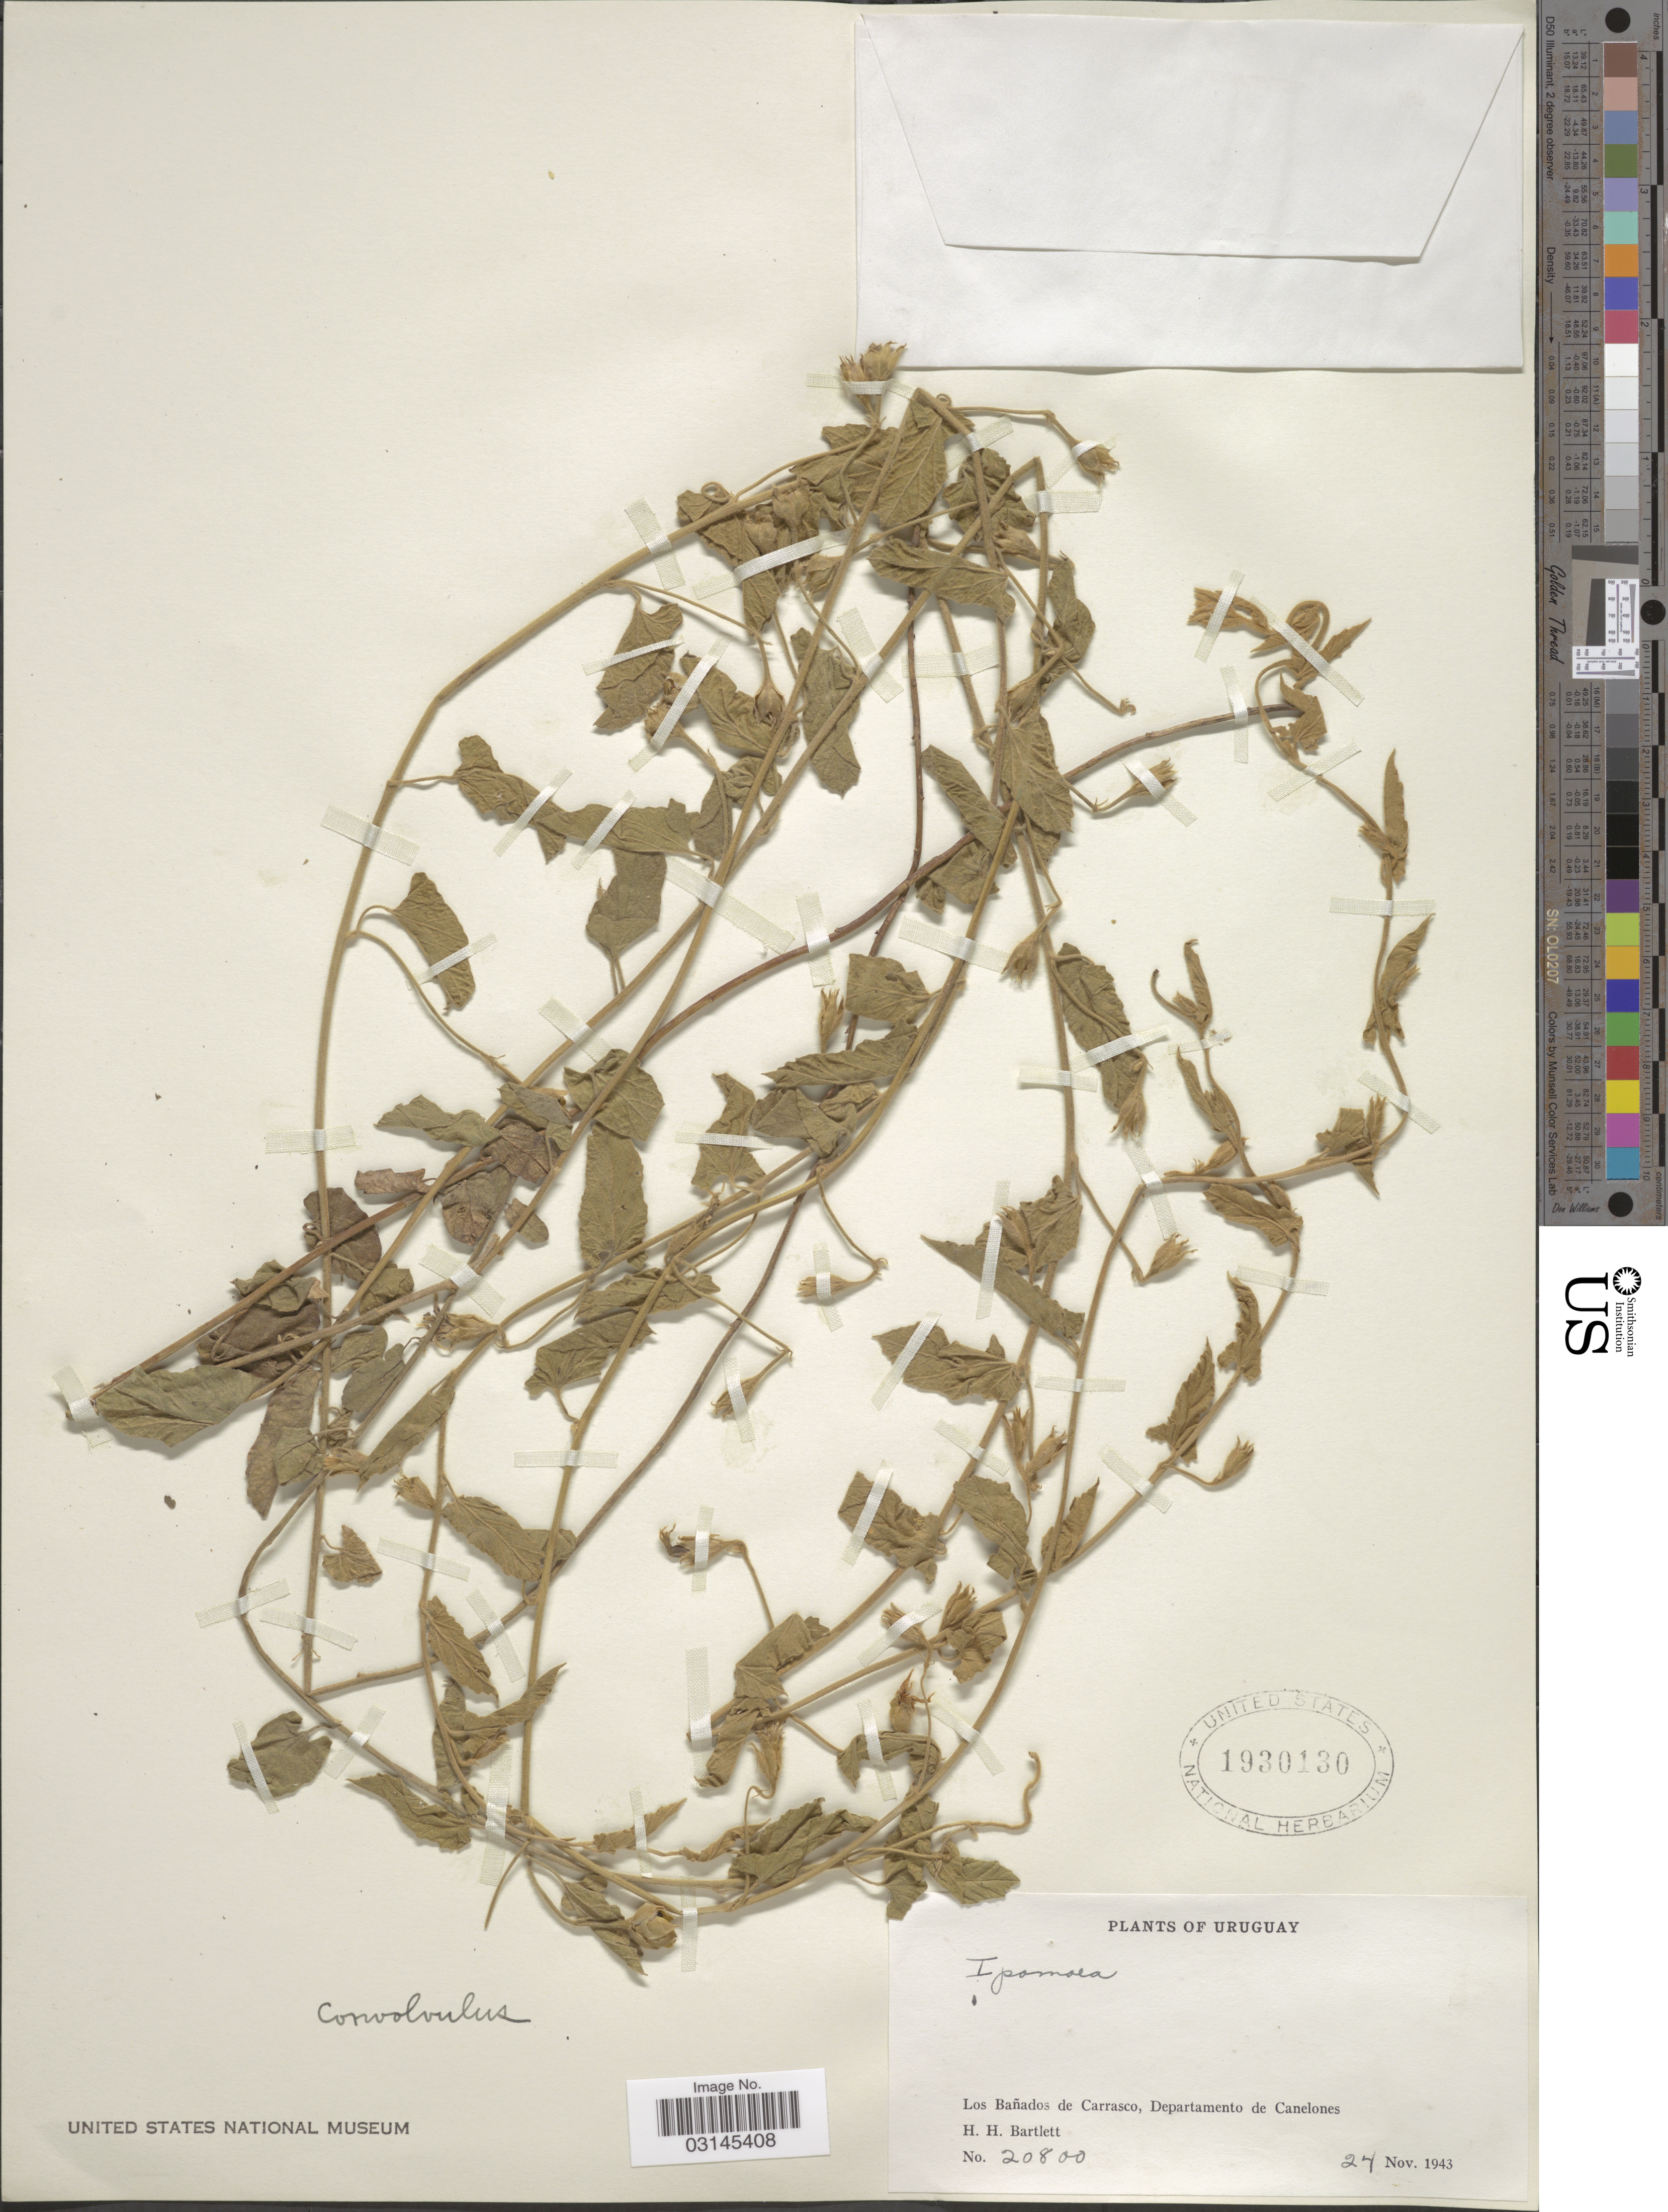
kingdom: Plantae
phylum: Tracheophyta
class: Magnoliopsida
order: Solanales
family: Convolvulaceae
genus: Convolvulus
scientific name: Convolvulus sp.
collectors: H. H. Bartlett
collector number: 20800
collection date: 1943-11-24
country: Uruguay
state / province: Canelones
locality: Los Bañados de Carrasco, Departamento de Canelones.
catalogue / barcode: US 1930130